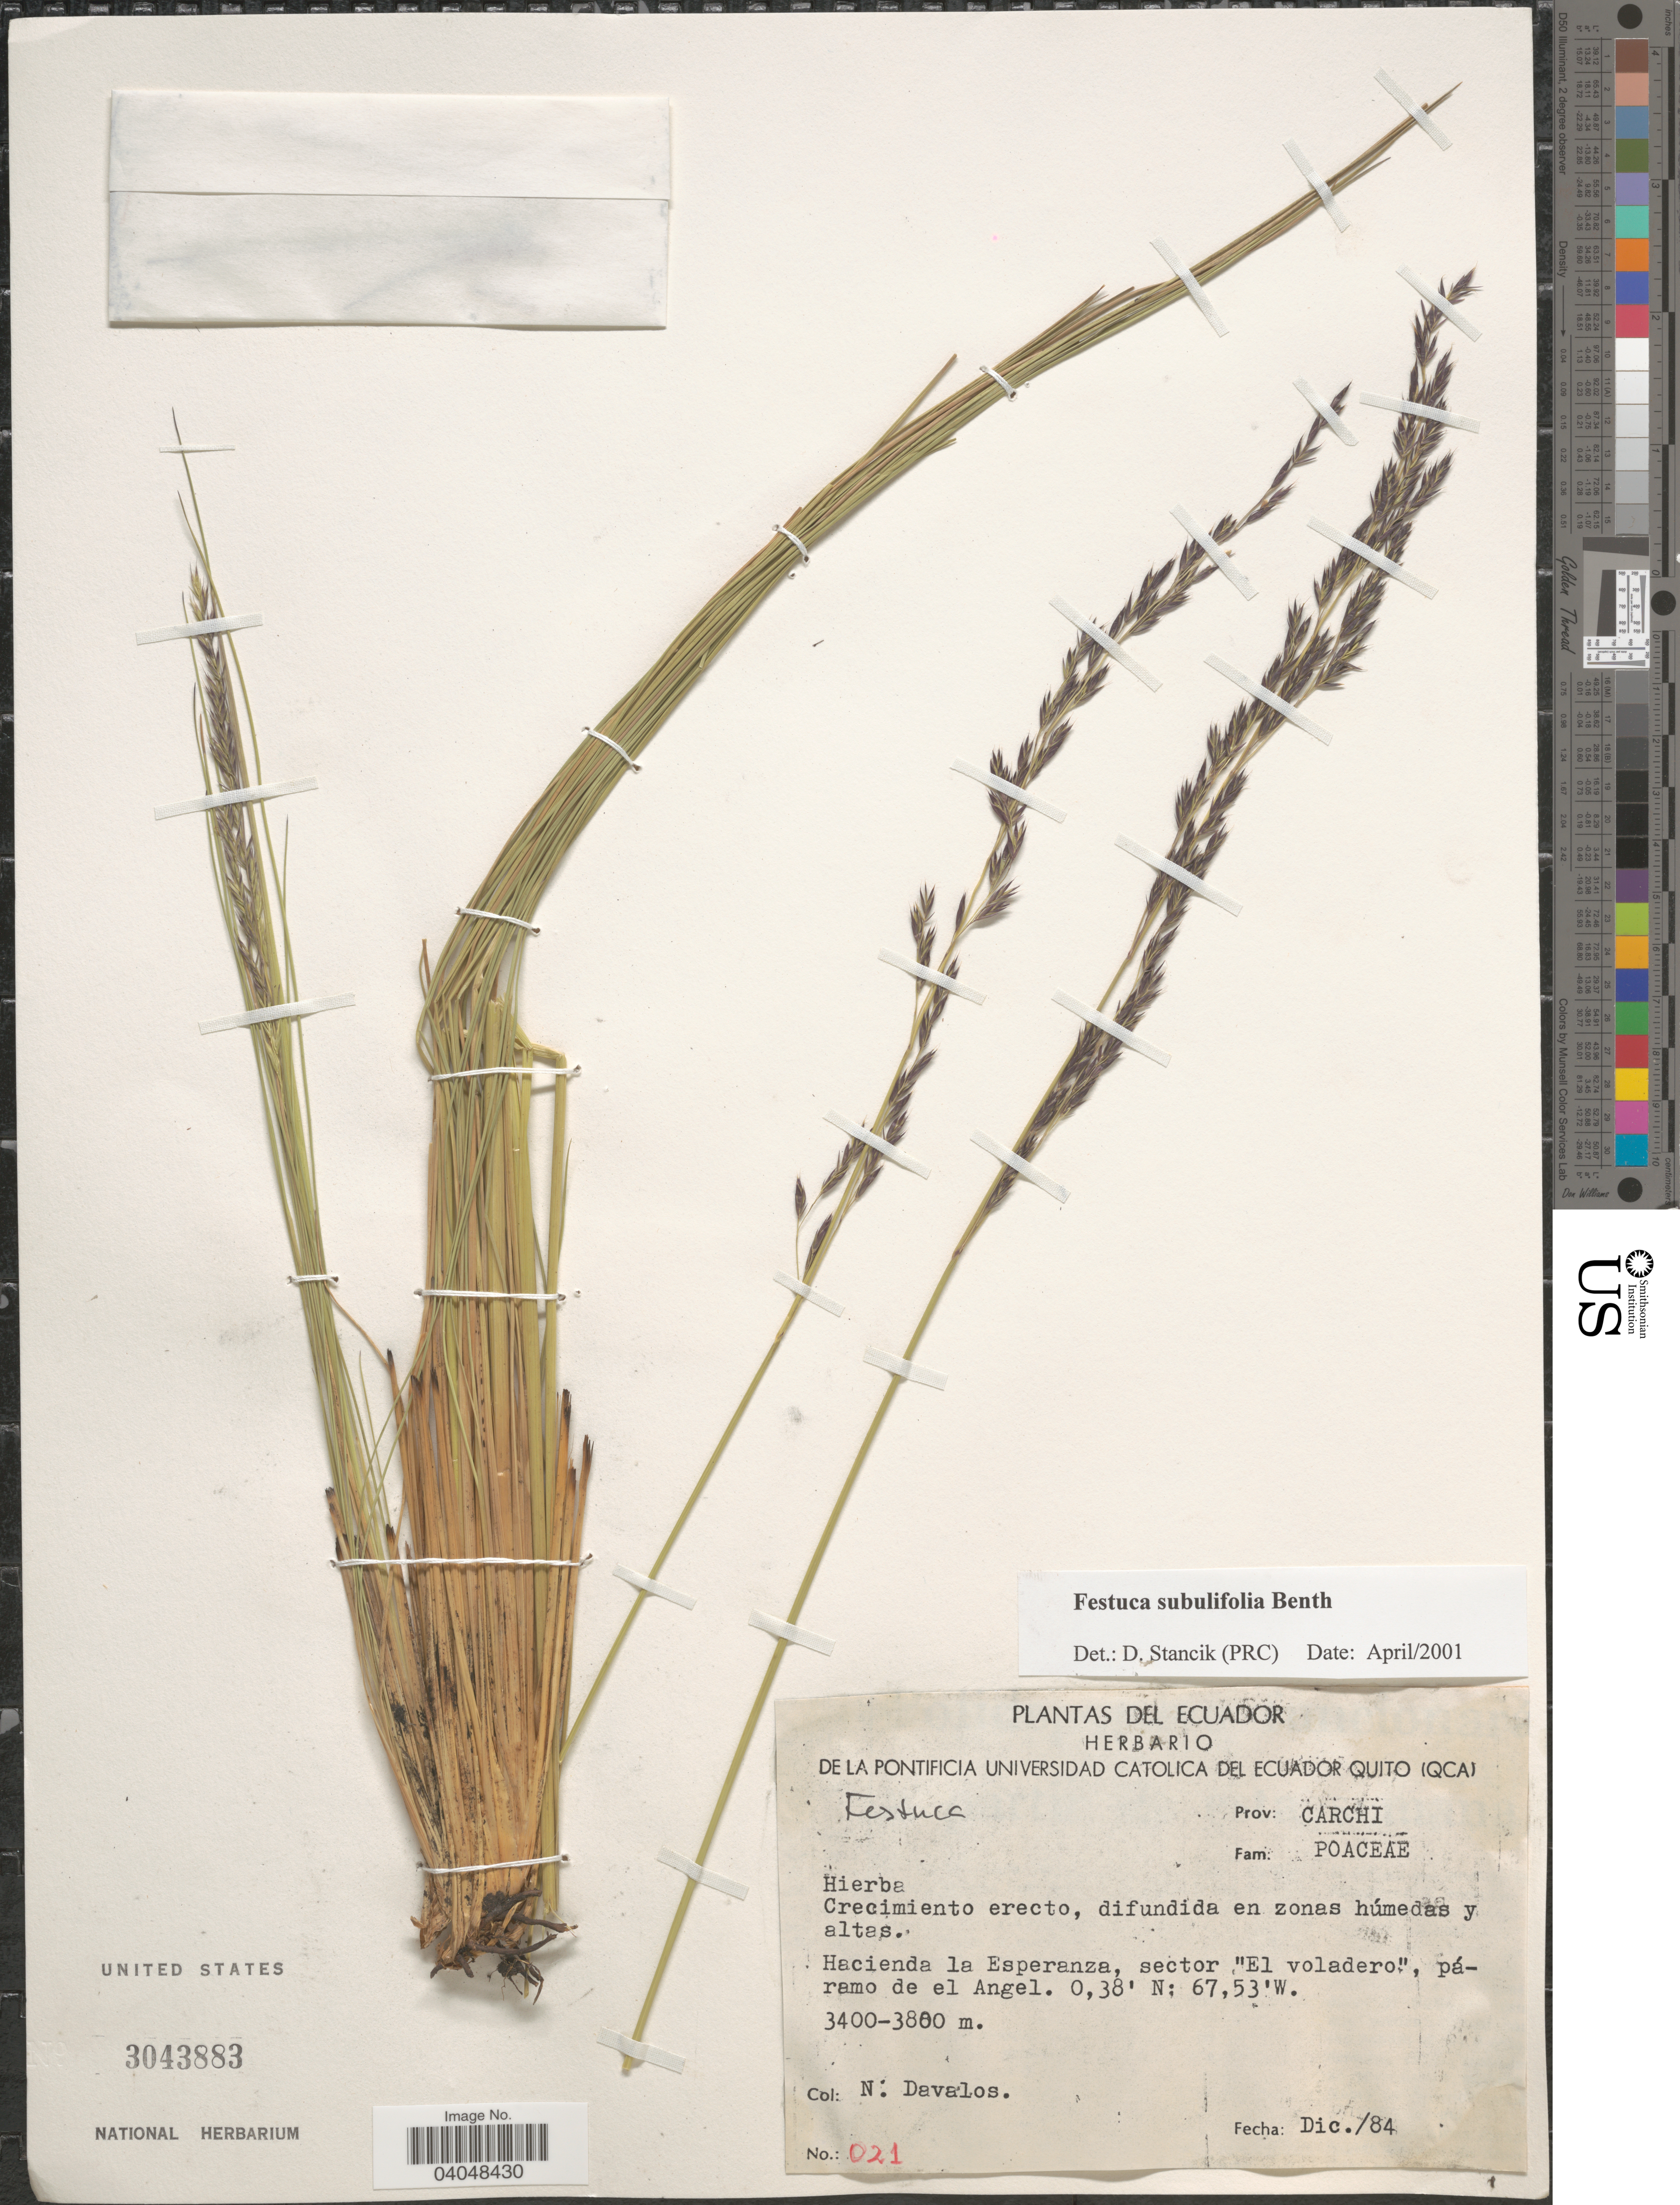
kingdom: Plantae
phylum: Tracheophyta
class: Liliopsida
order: Poales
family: Poaceae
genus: Festuca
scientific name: Festuca subulifolia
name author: Benth.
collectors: N. Davalos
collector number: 021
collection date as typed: Transcribed d/m/y: /12/84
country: Ecuador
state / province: Carchi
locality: Hacienda la Esperanza, sector "El voladero", páramo de el Angel.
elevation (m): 3400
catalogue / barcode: US 3043883